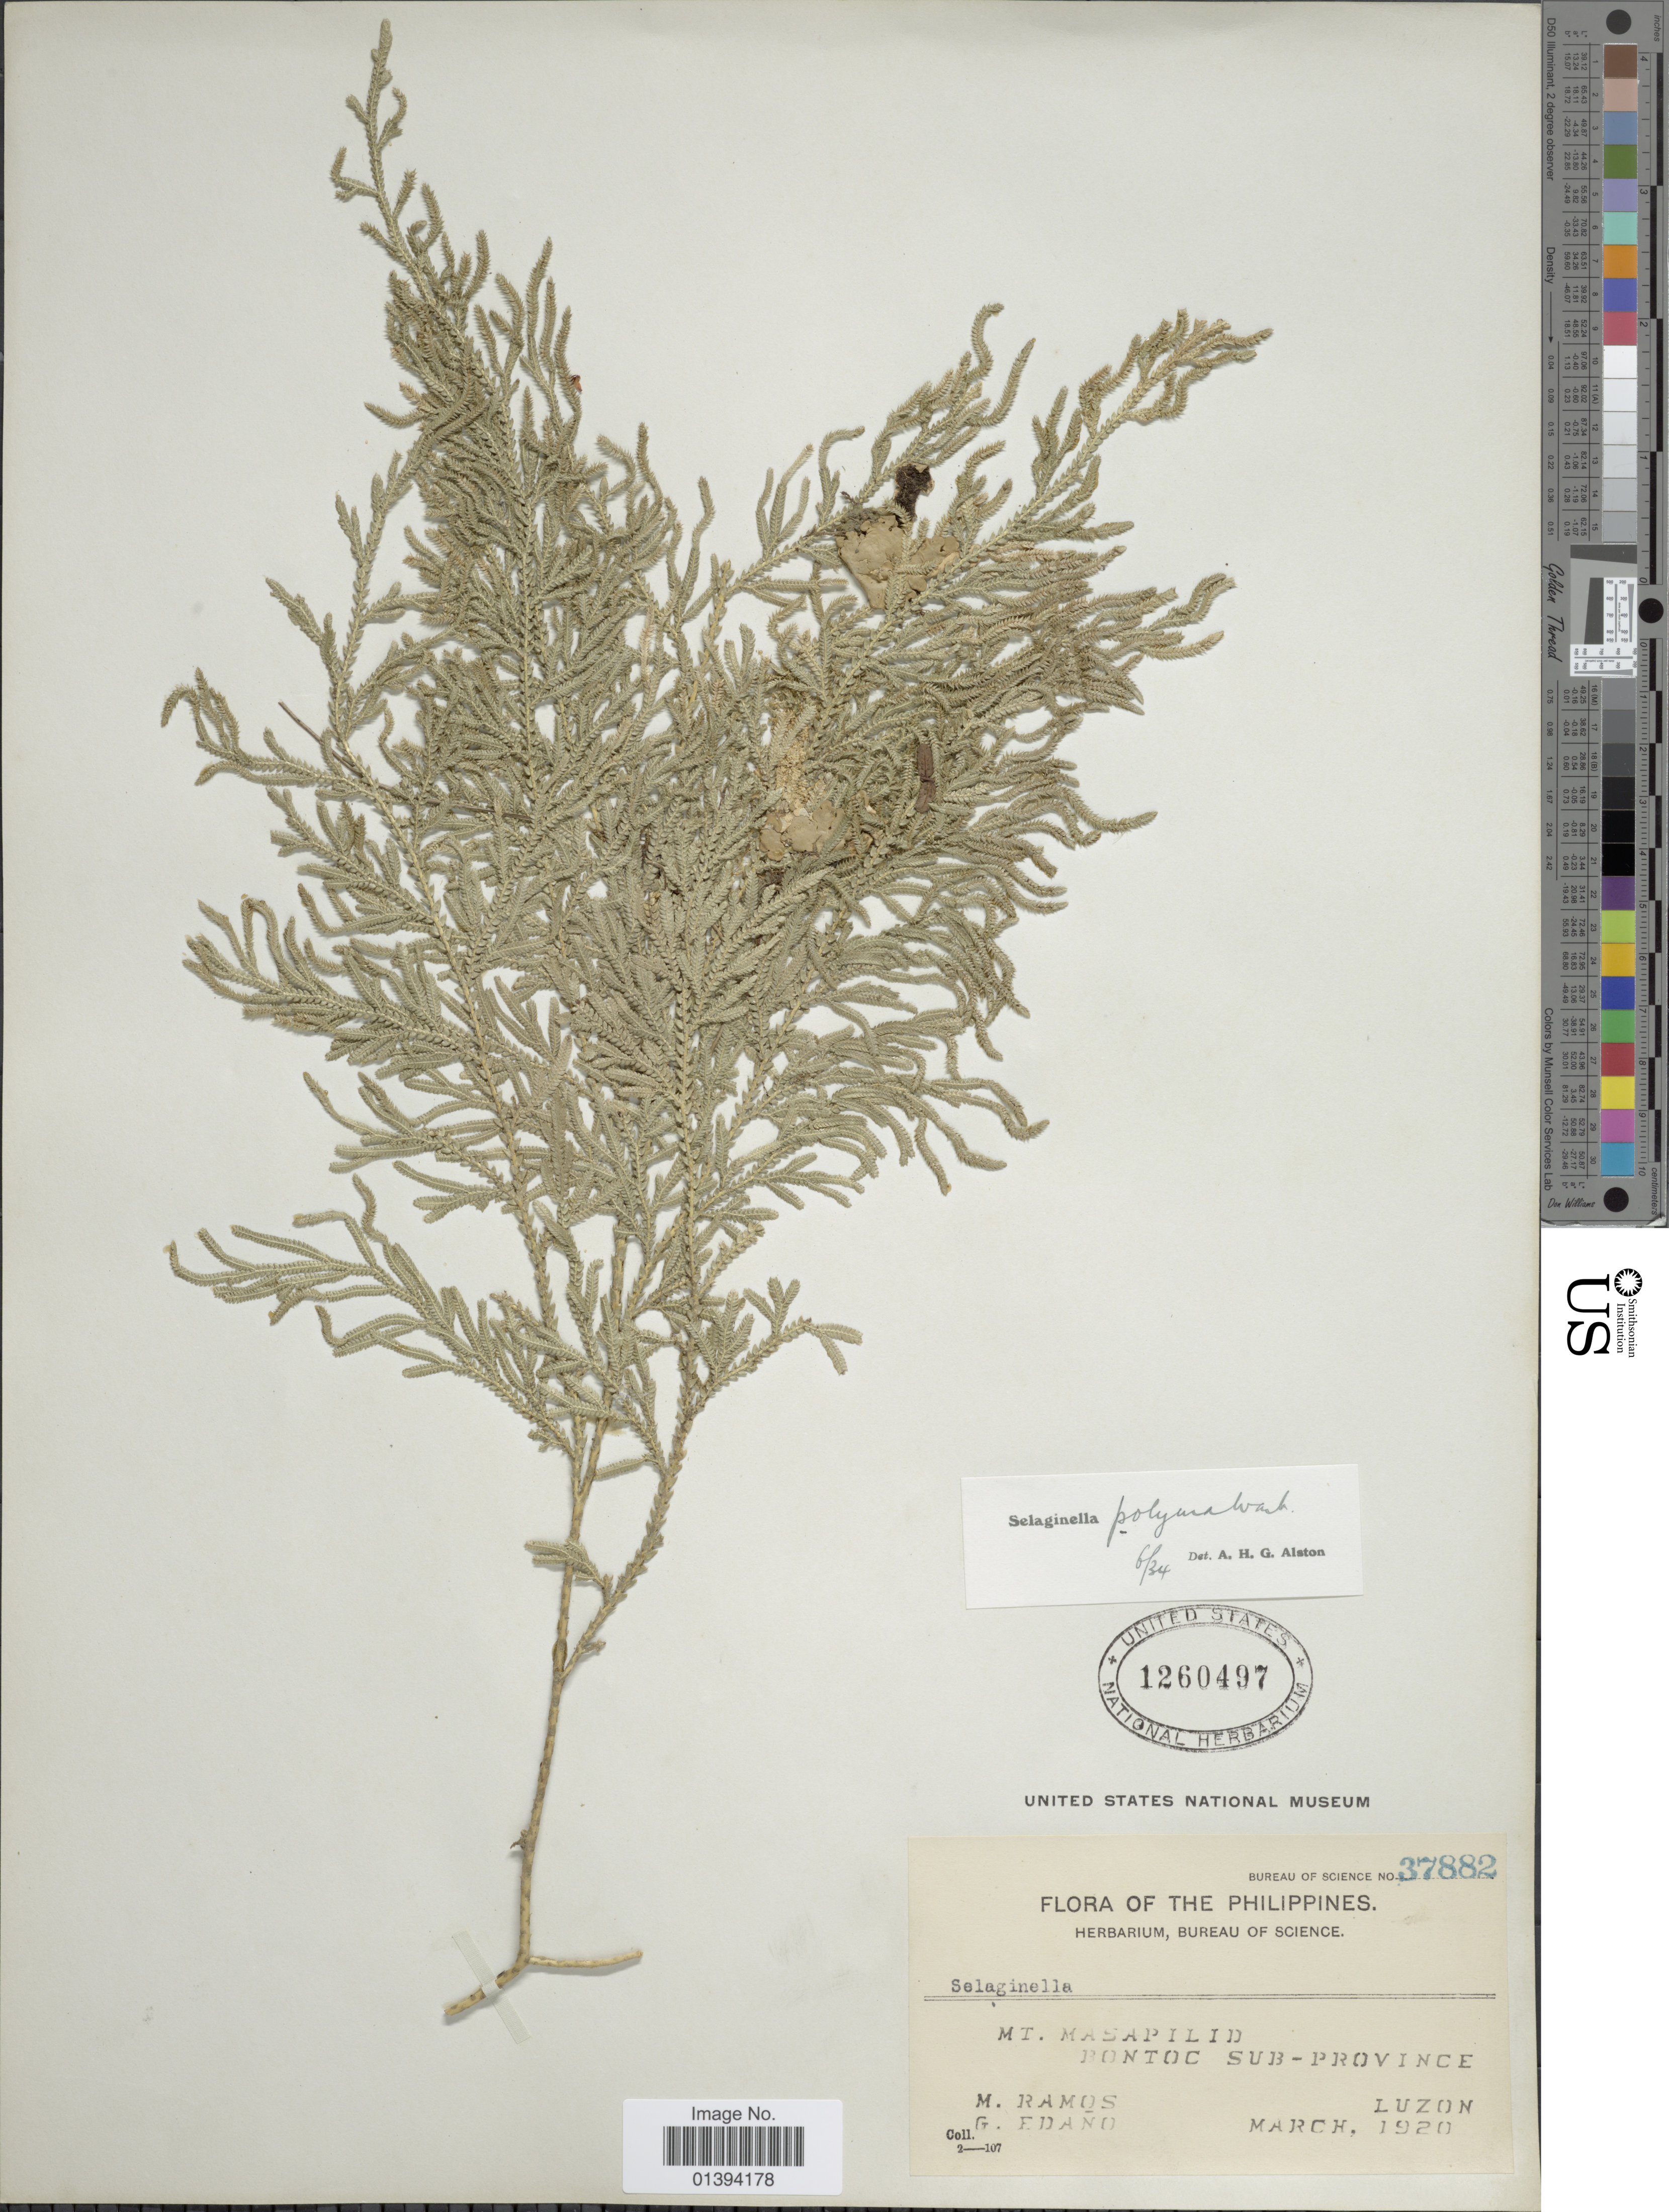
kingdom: Plantae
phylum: Tracheophyta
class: Lycopodiopsida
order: Selaginellales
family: Selaginellaceae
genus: Selaginella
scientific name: Selaginella polyura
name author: Warb.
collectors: M. Ramos & G. Edaño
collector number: Bureau of Science 37882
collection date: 1920-03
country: Philippines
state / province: Central Luzon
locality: Mt. Masapilid, Bontoc Sub-province, Luzon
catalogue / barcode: US 1260497